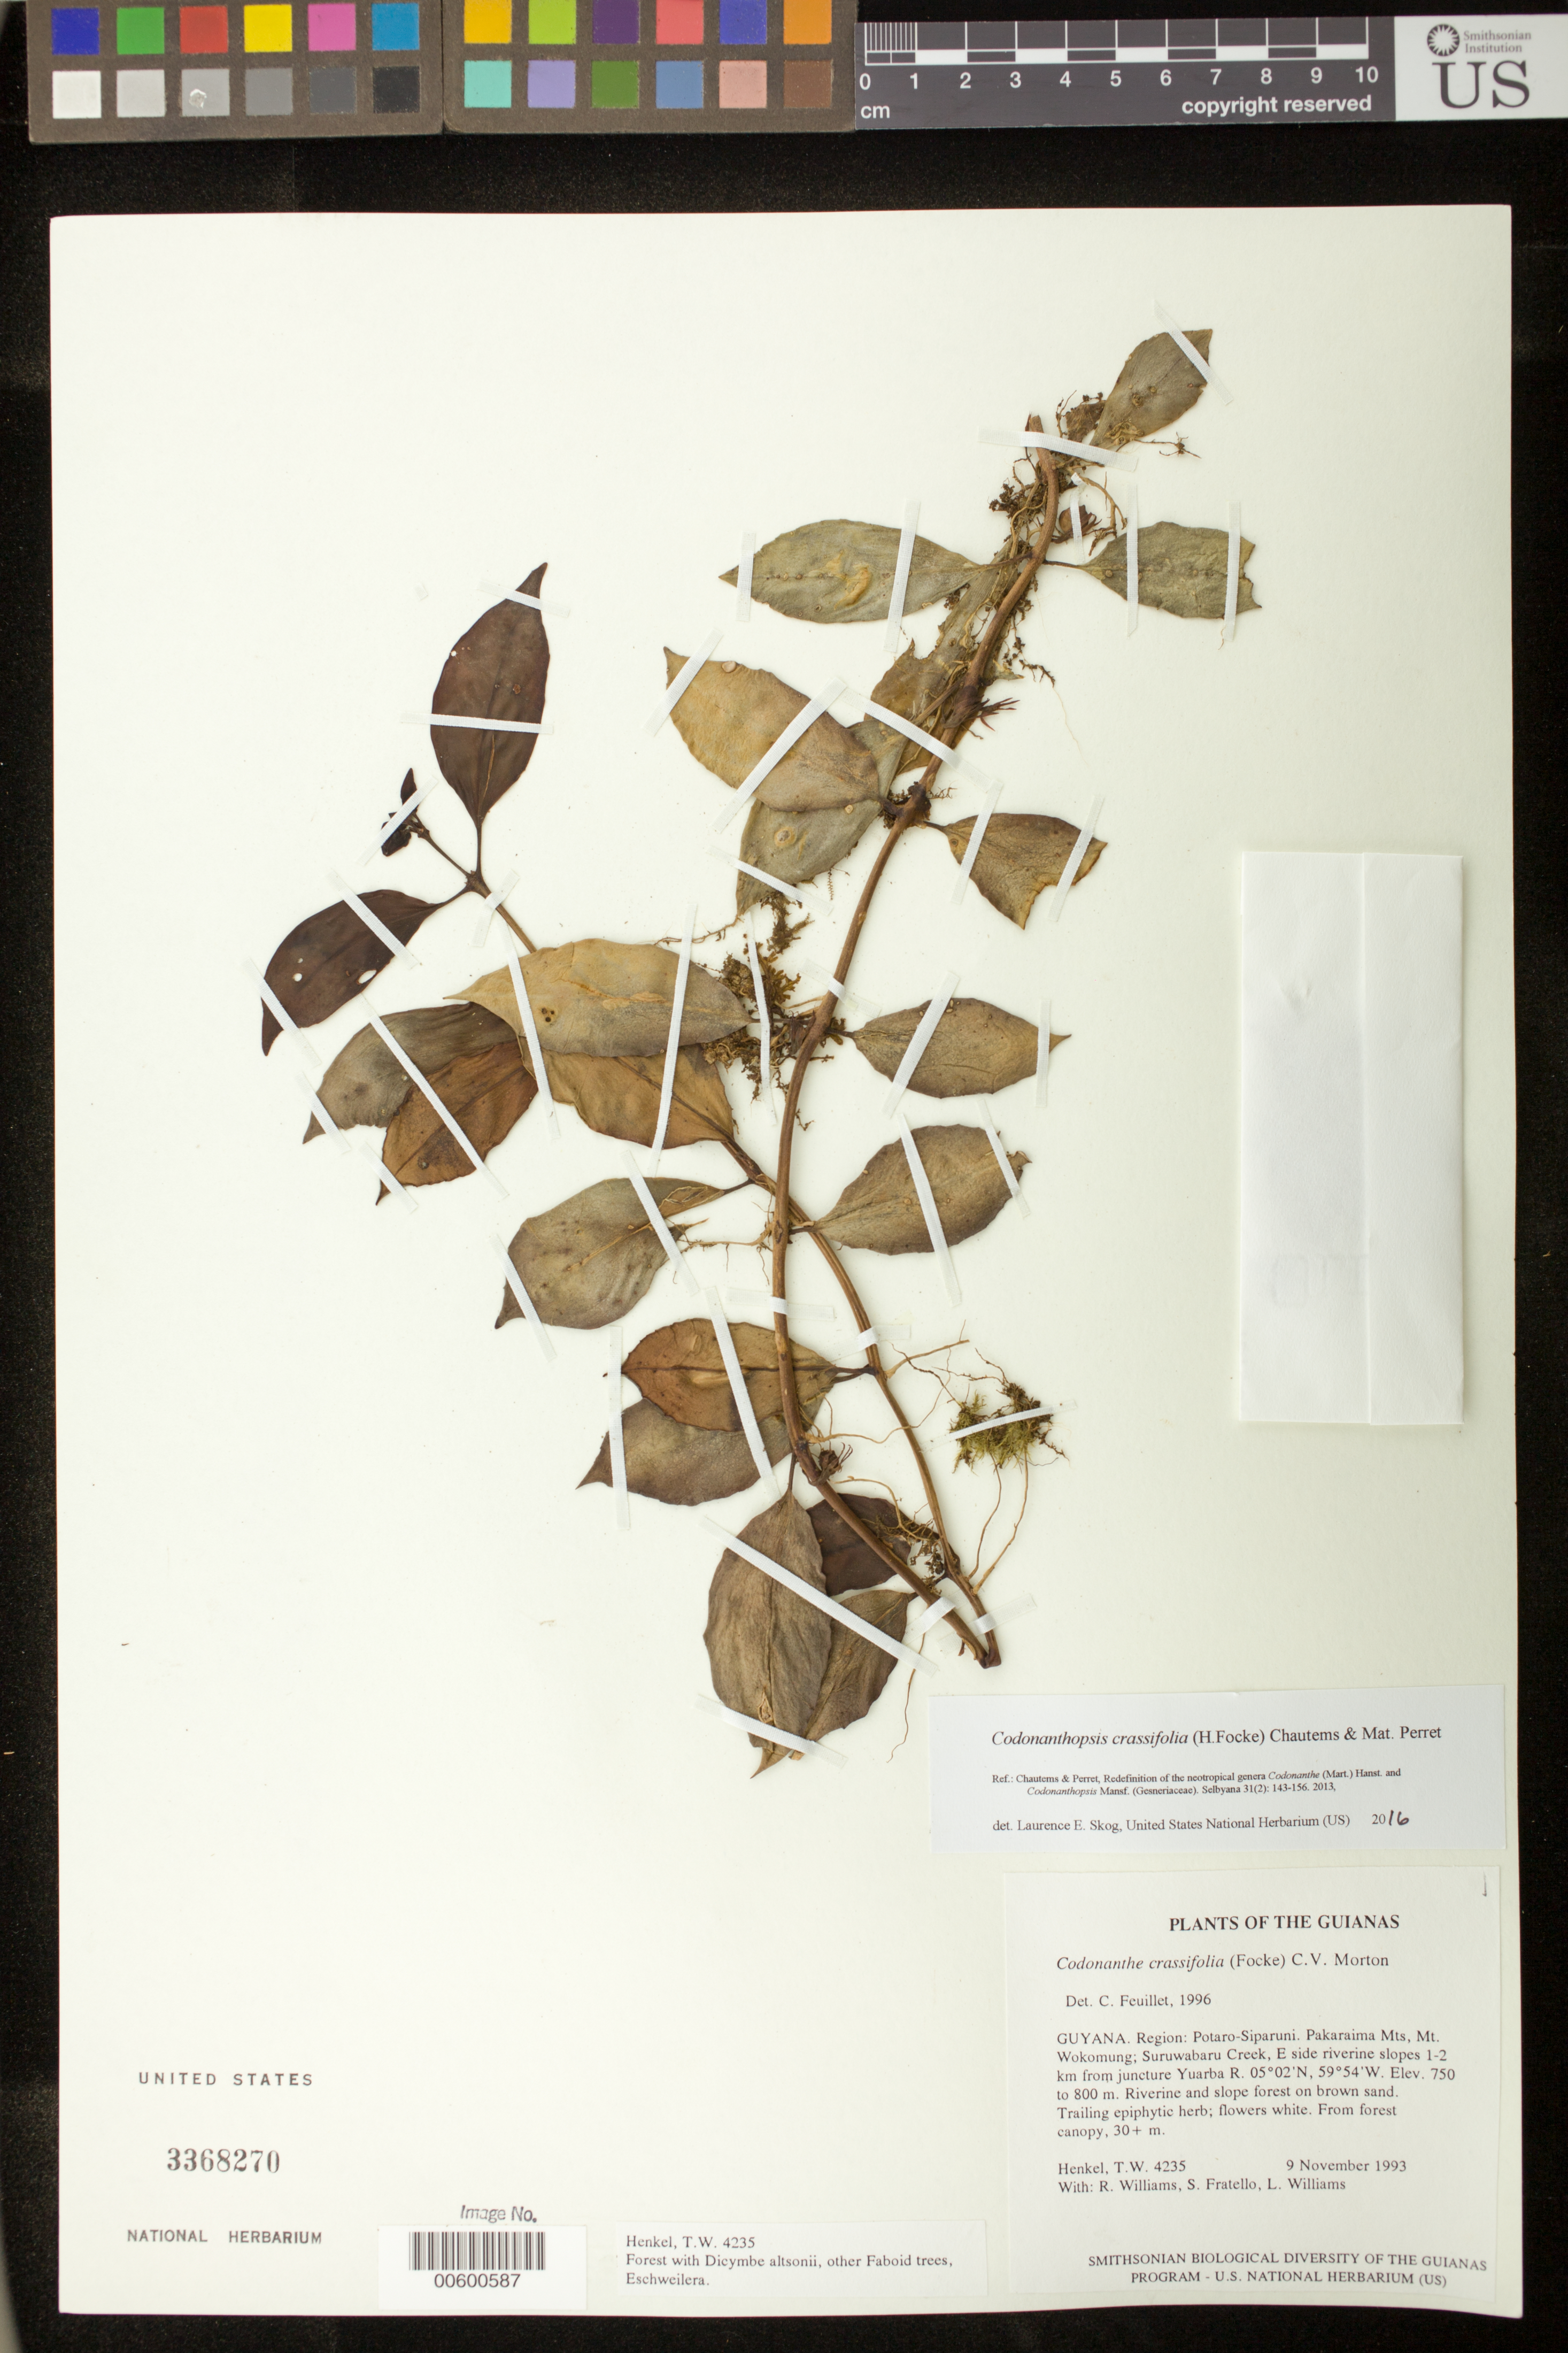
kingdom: Plantae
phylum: Tracheophyta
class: Magnoliopsida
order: Lamiales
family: Gesneriaceae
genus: Codonanthopsis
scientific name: Codonanthopsis crassifolia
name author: (H. Focke) Chautems & Mat.Perret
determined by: Skog, Laurence E.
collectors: T. Henkel, R. Williams, S. Fratello & L. Williams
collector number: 4235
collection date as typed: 09 Nov 1993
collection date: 1993-11-09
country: Guyana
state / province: Potaro-Siparuni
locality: Pakaraima Mts, Mt. Wokomung; Suruwabaru Creek, E side riverine slopes 1-2 km from juncture Yuarba R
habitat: Riverine and slope forest on brown sand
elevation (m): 750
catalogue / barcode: US 3368270